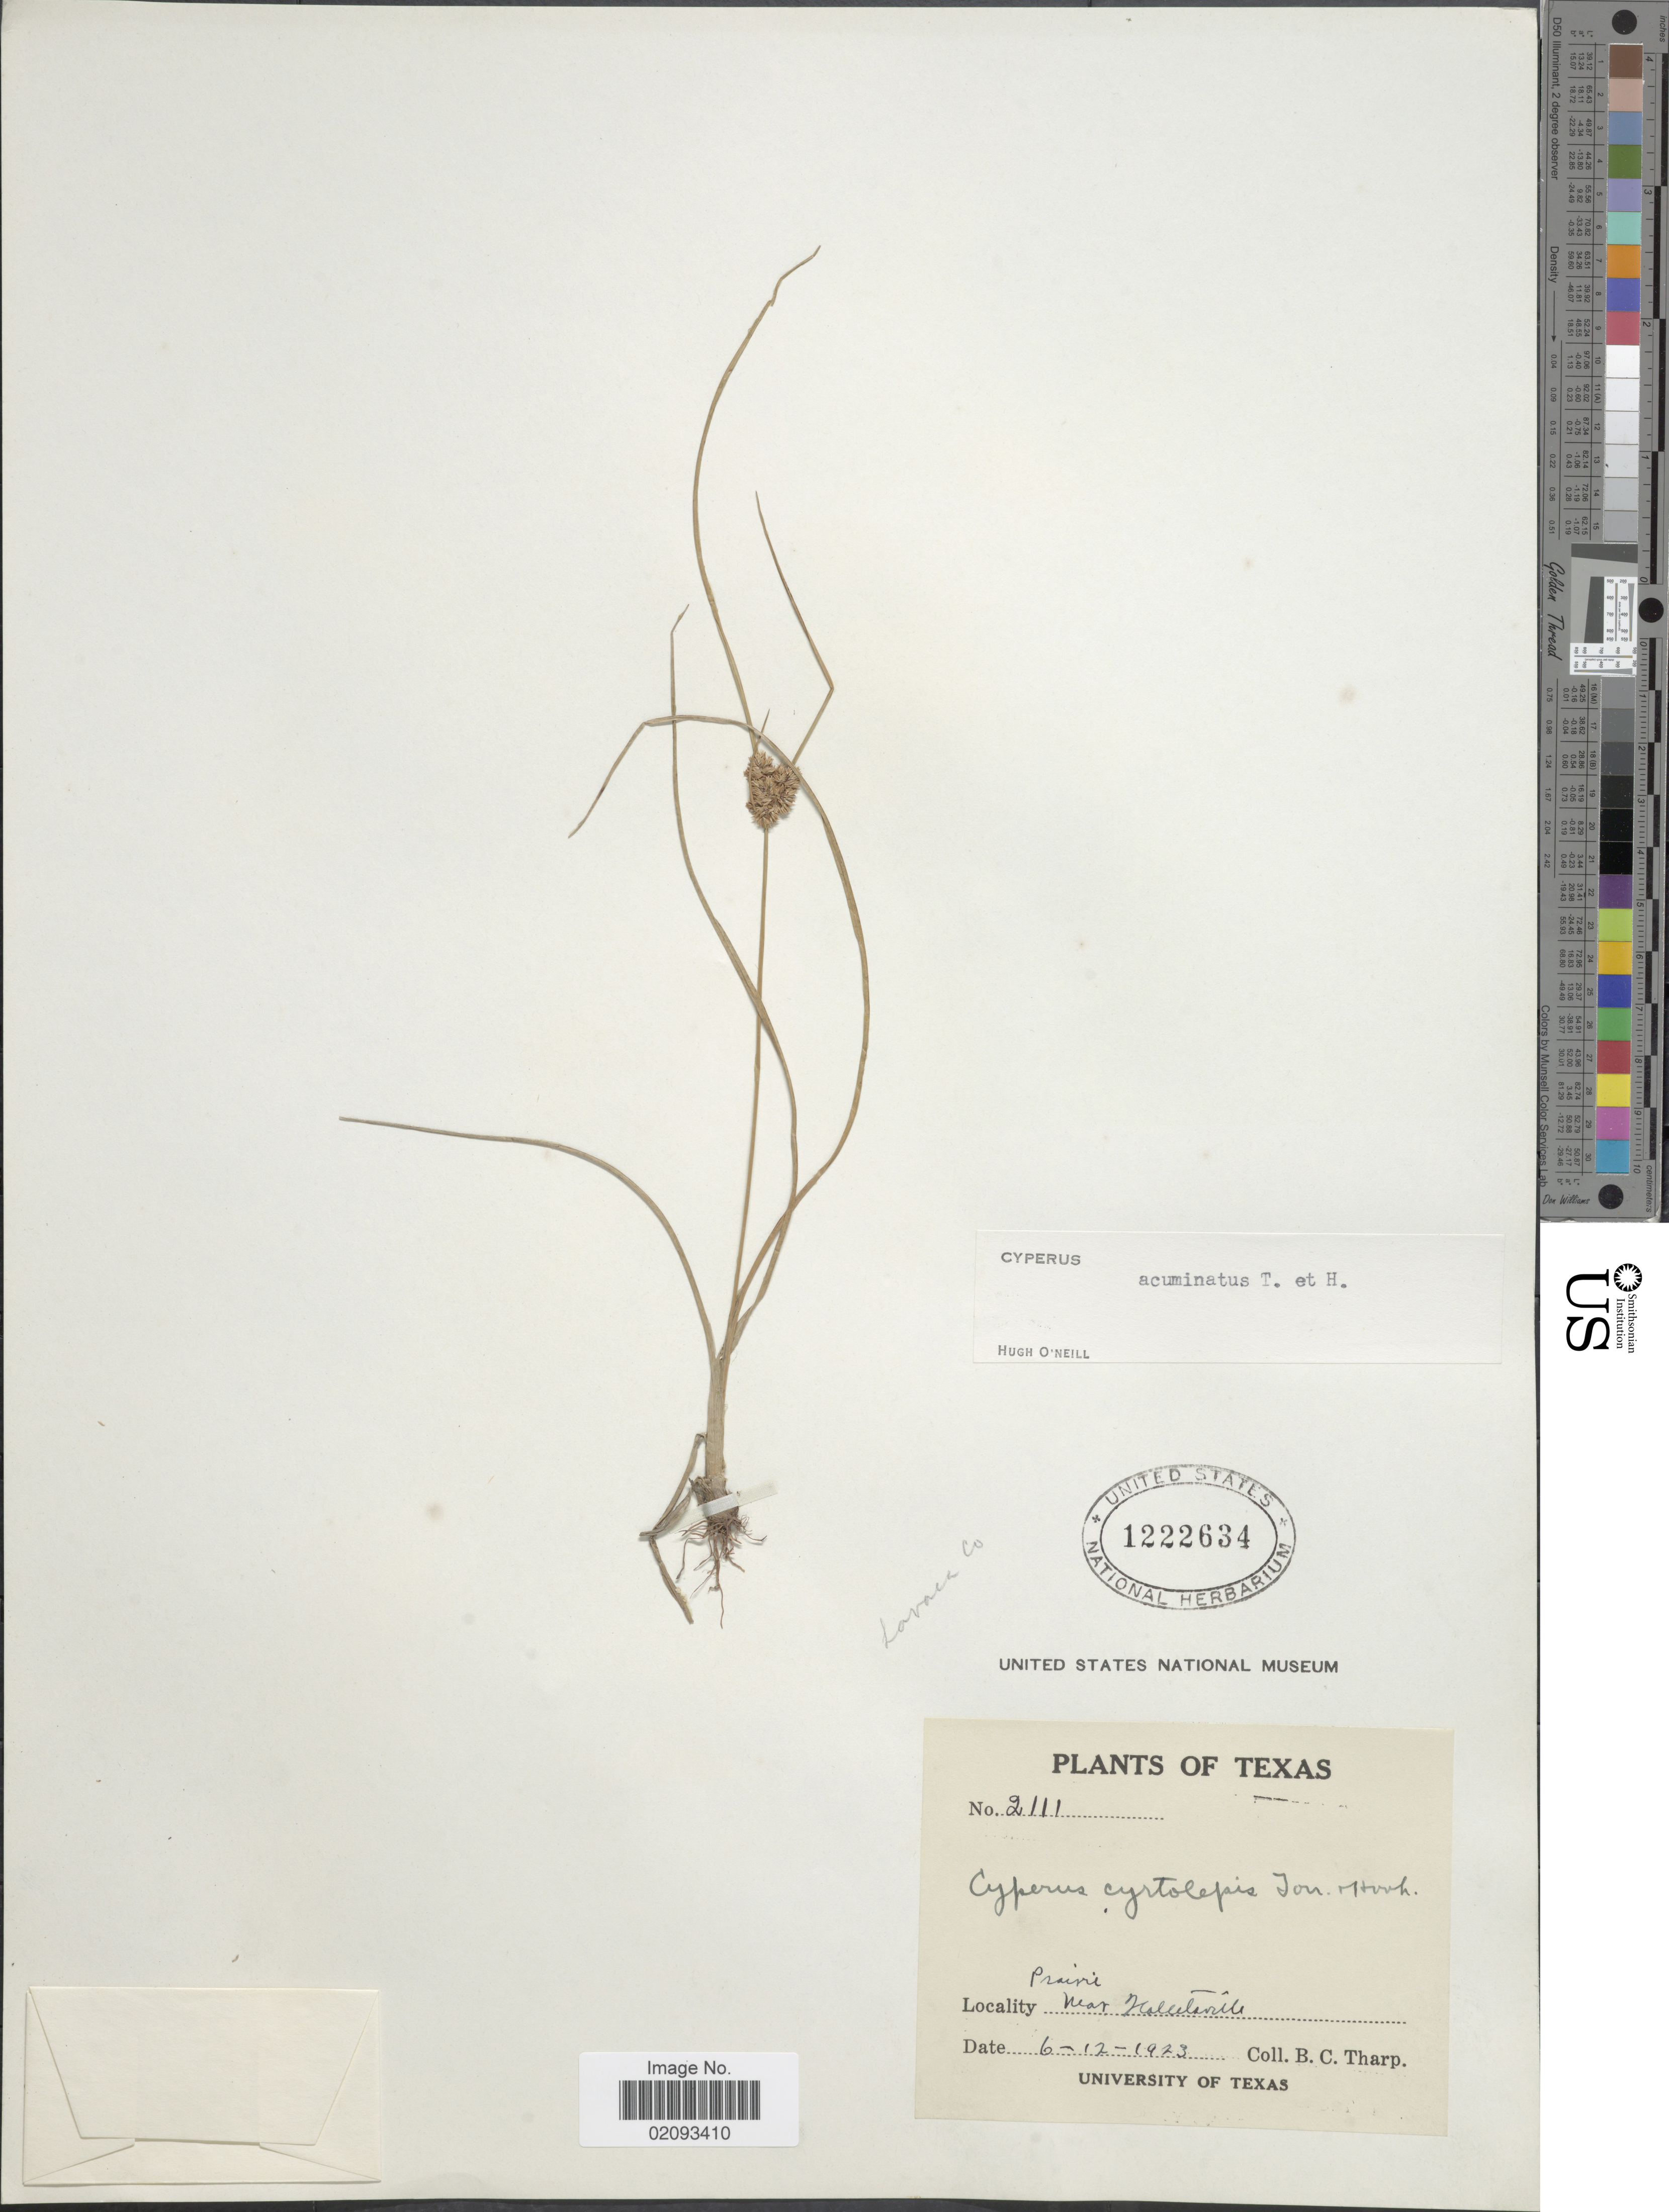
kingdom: Plantae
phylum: Tracheophyta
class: Liliopsida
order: Poales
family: Cyperaceae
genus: Cyperus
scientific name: Cyperus acuminatus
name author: Torr. & Hook.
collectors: B. C. Tharp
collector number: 2111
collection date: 1923-06-12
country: United States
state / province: Texas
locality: Near Halletsville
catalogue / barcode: US 1222634